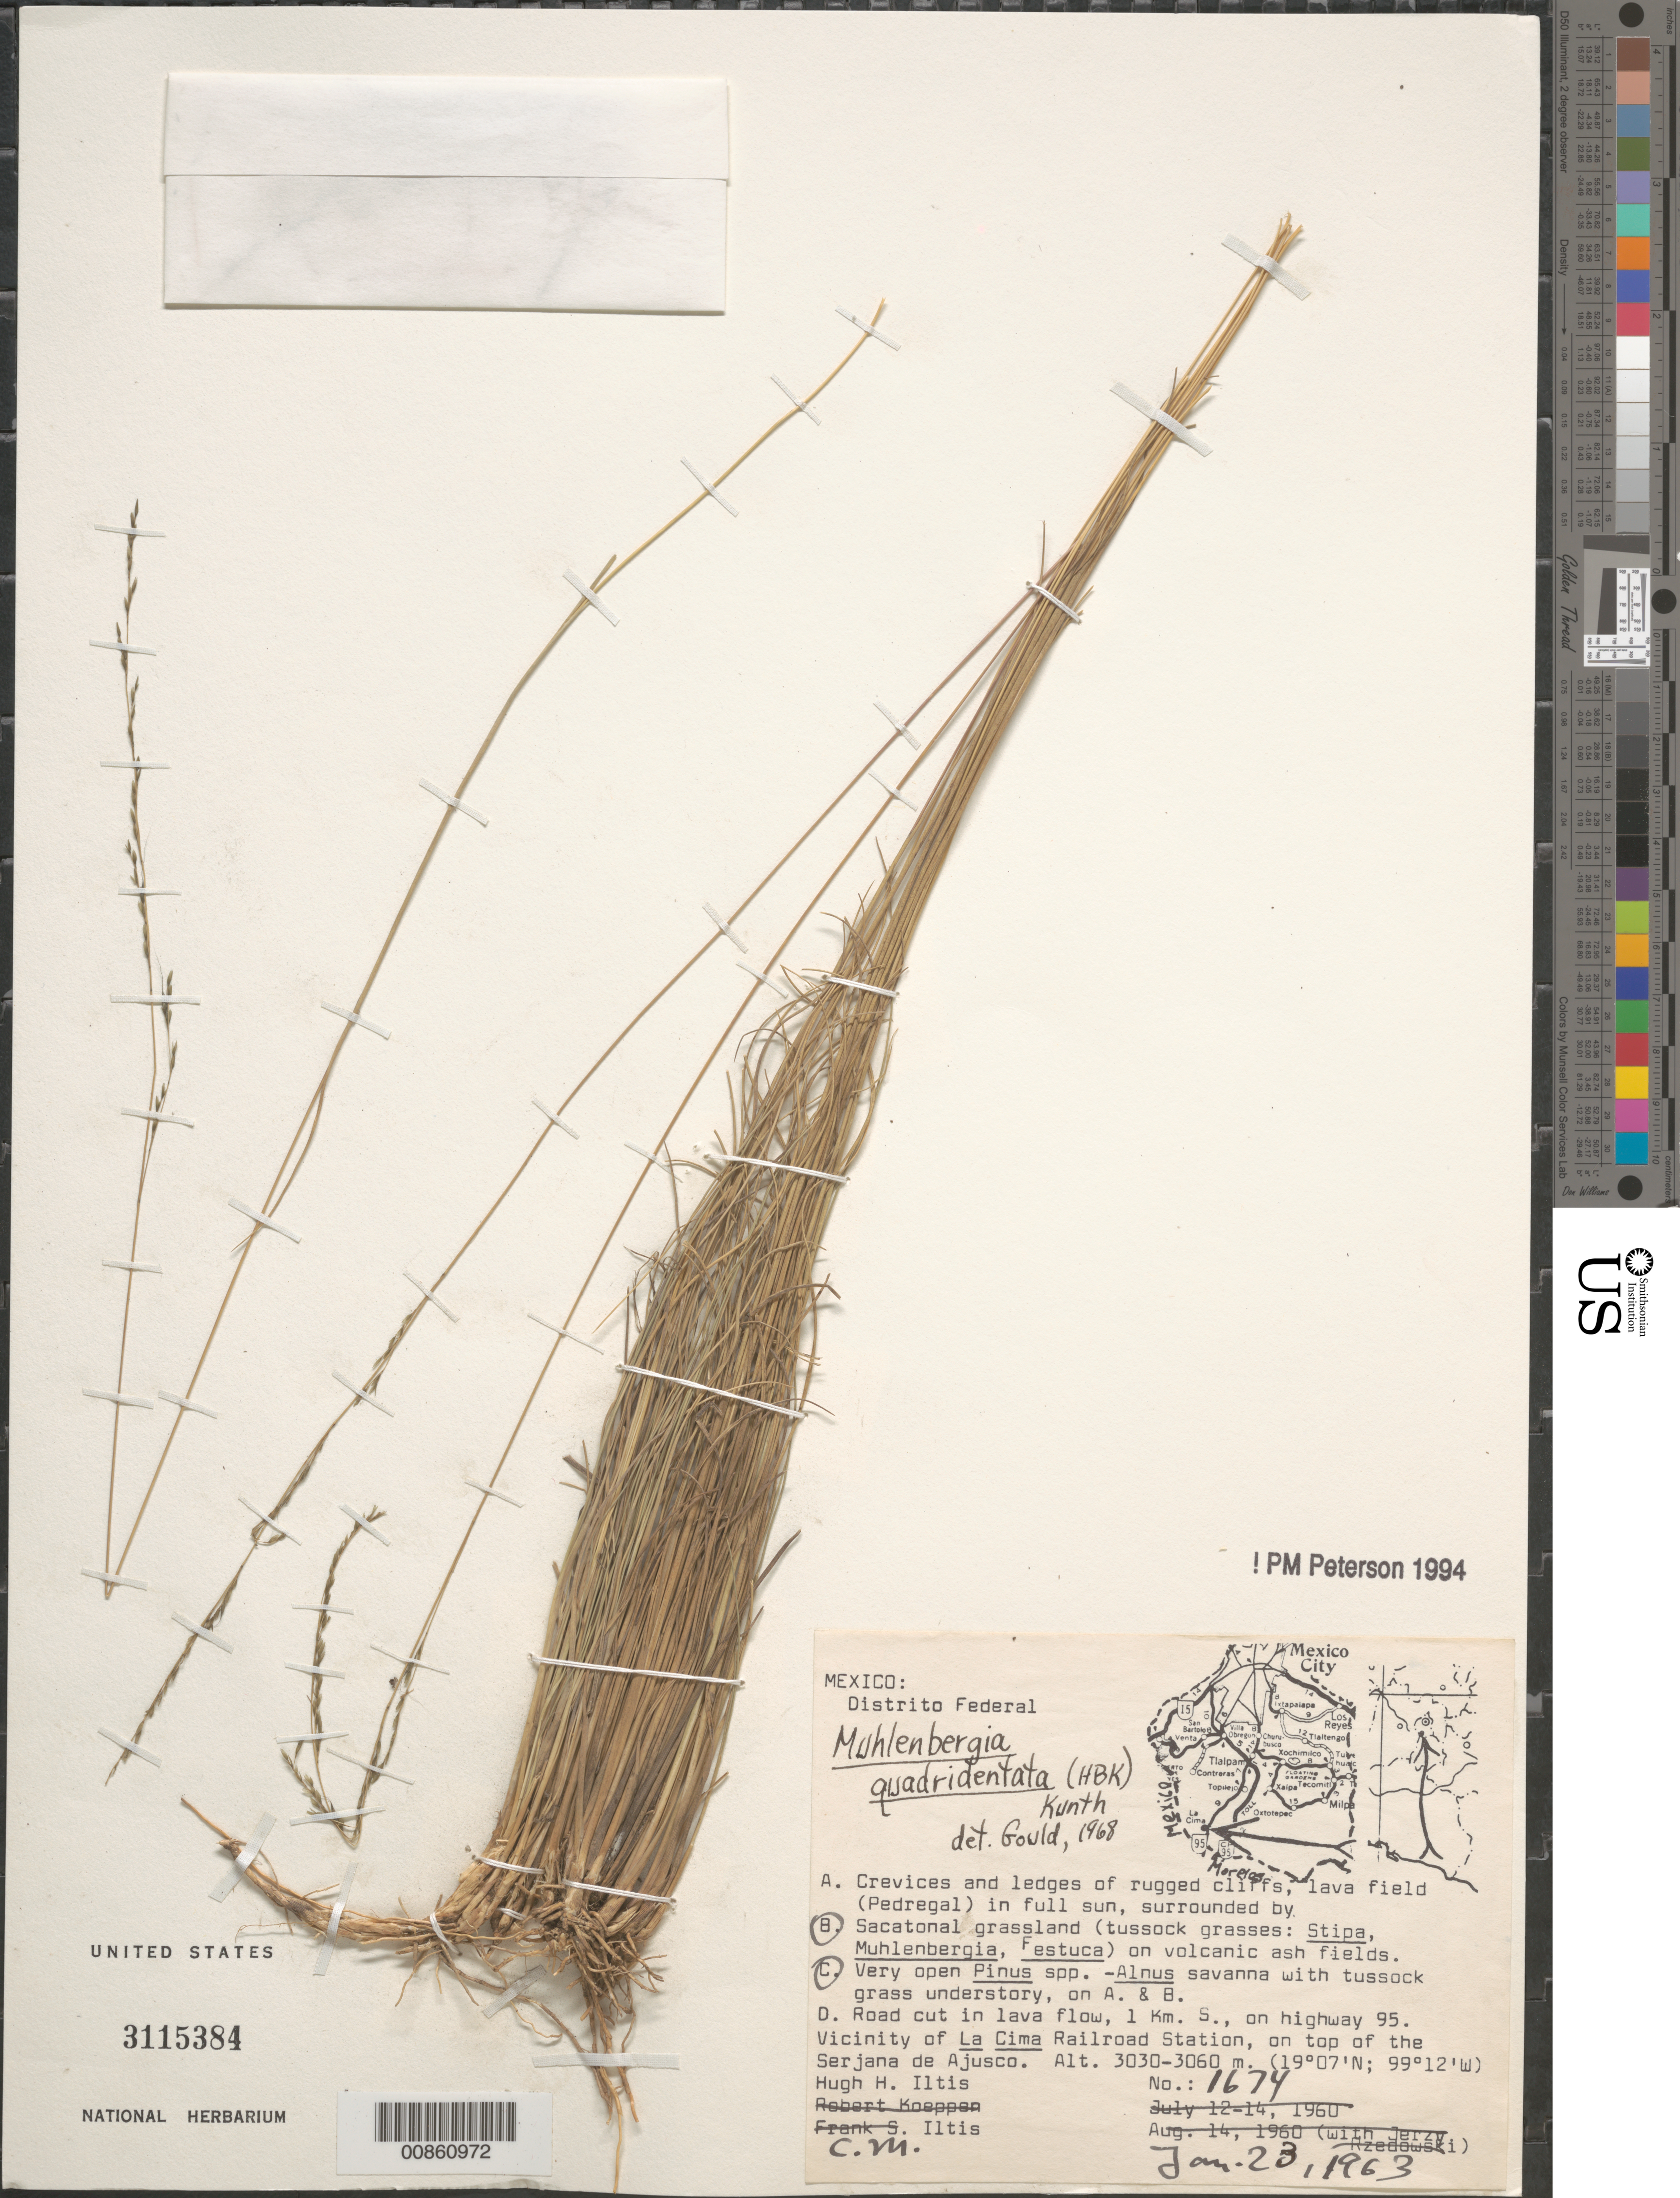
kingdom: Plantae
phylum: Tracheophyta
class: Liliopsida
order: Poales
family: Poaceae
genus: Muhlenbergia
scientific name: Muhlenbergia purpusii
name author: Mez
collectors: H. H. Iltis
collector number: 1674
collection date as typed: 28 Jan 1963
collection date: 1963-01-28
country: Mexico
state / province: Distrito Federal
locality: Vicinity of La Cima railroad station, Tlalpan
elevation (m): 3060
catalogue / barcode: US 3115384